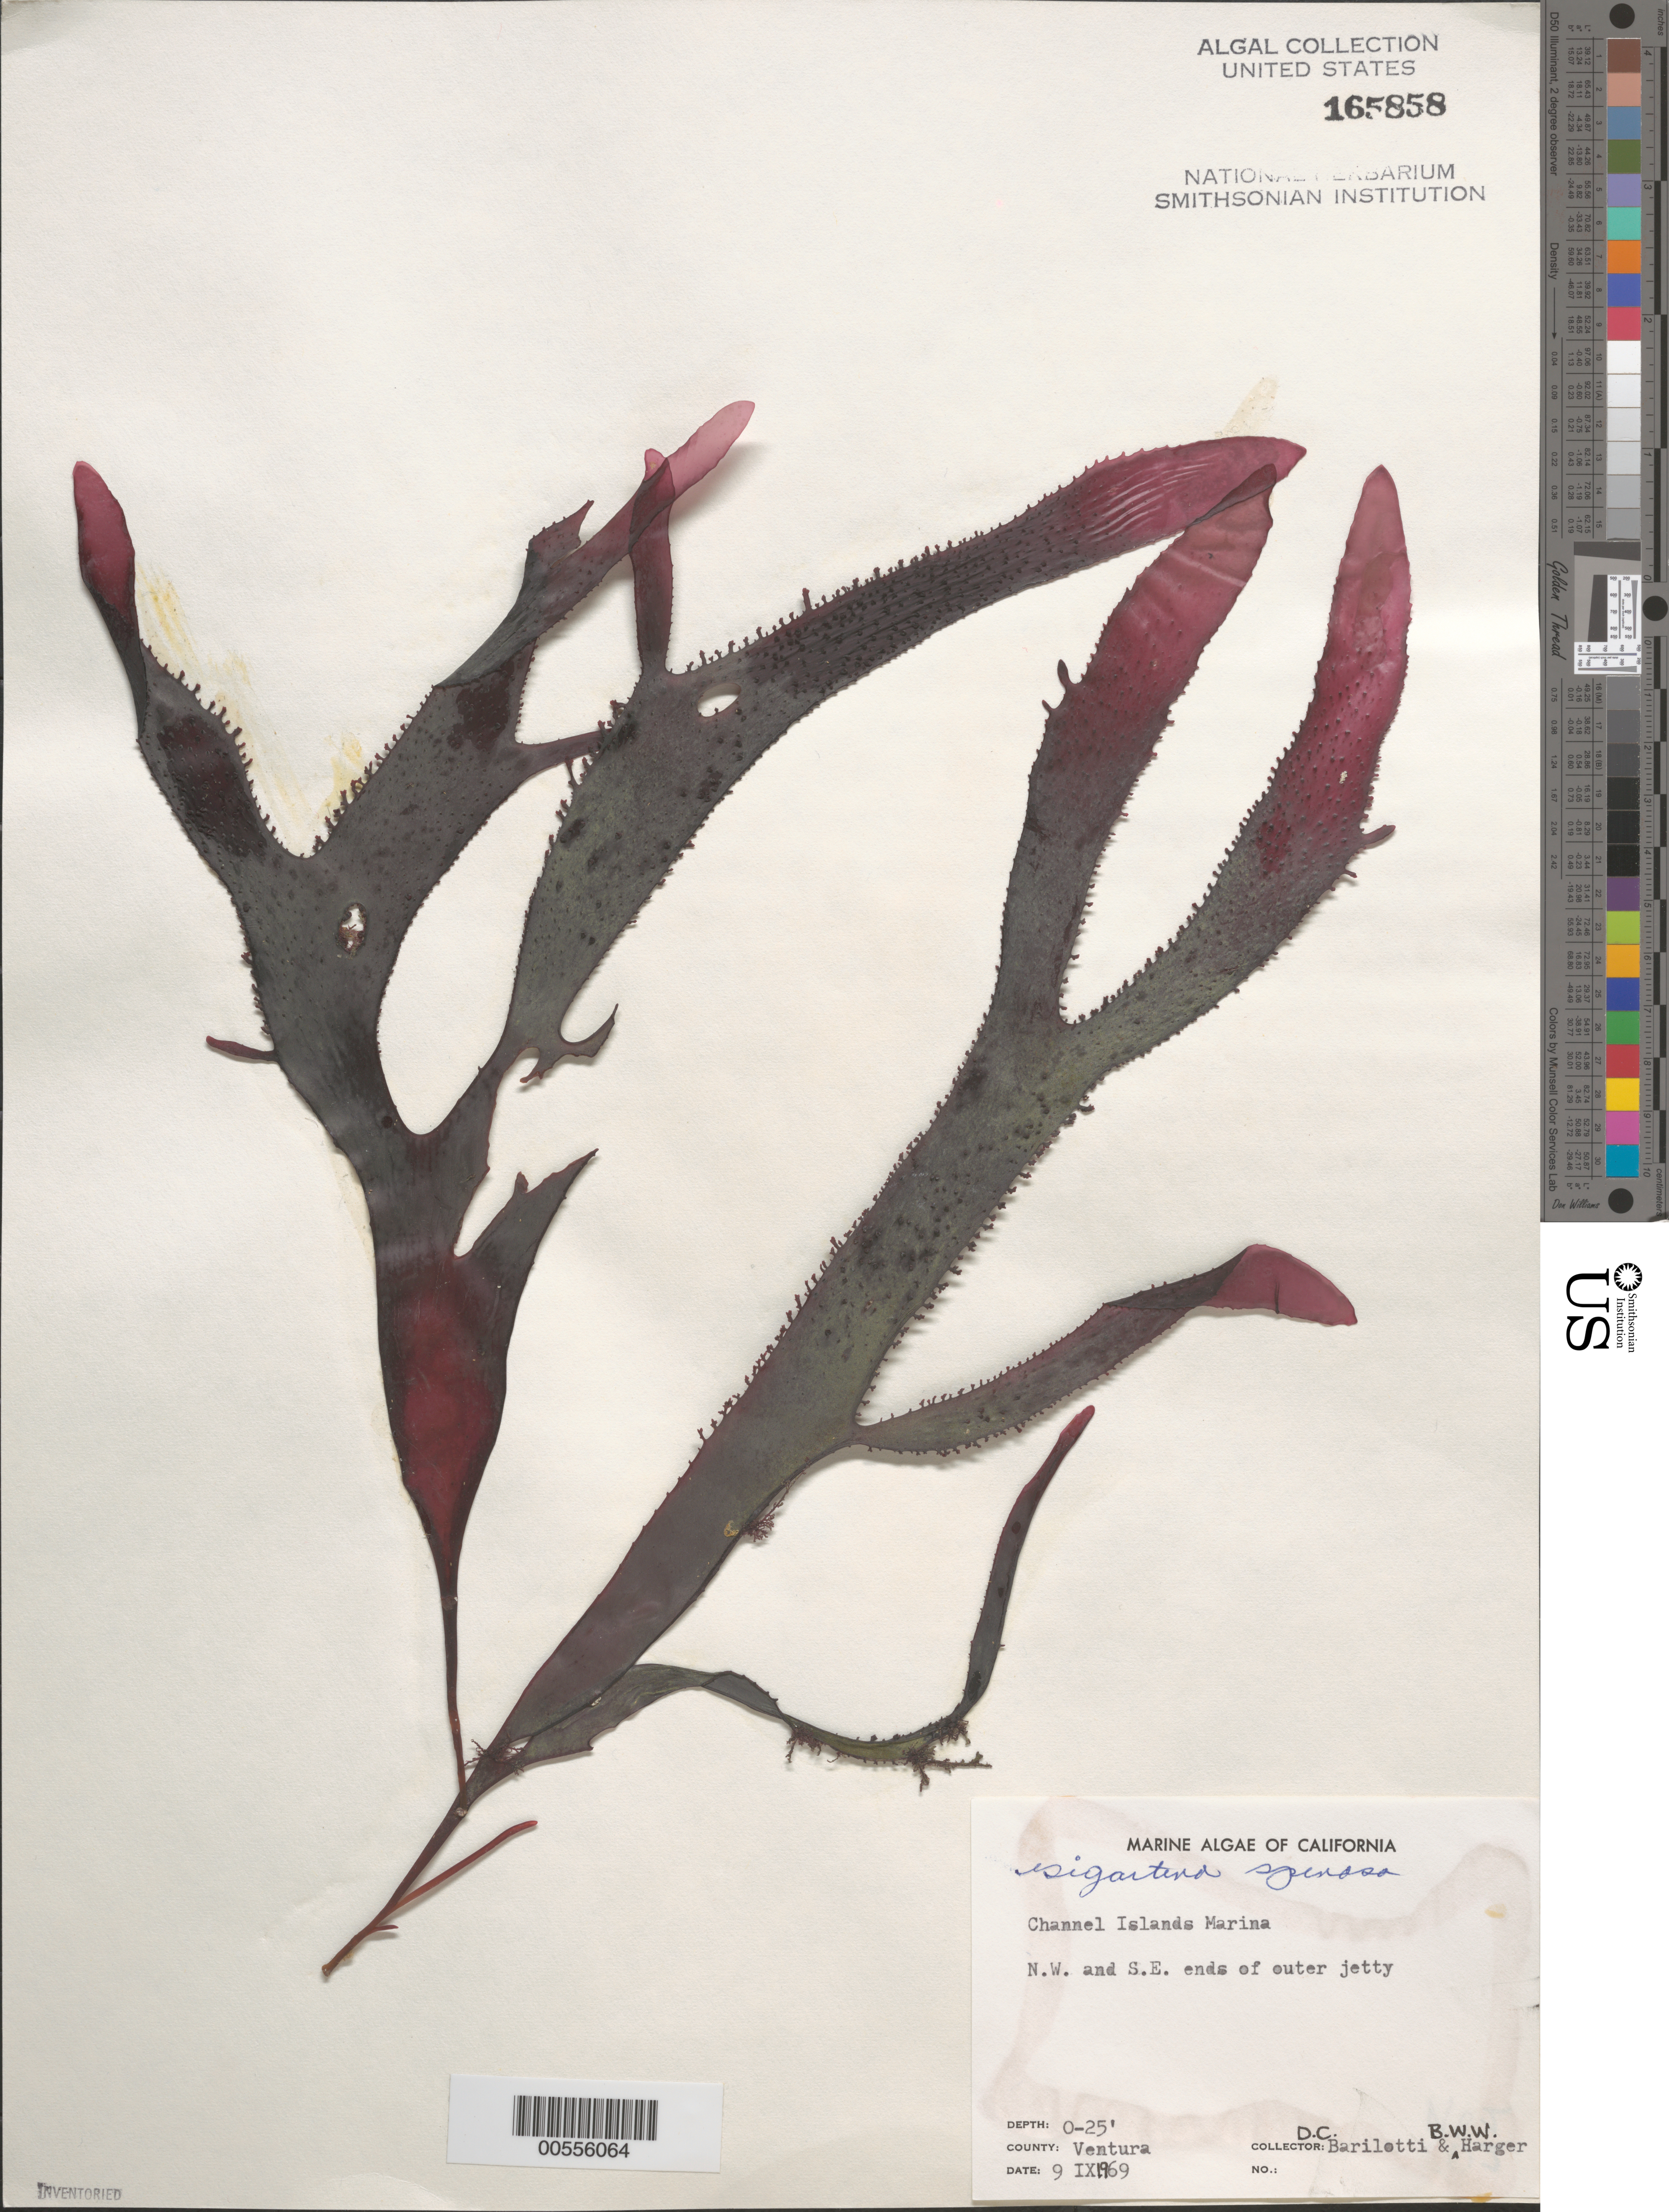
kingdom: Plantae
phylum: Rhodophyta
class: Florideophyceae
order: Gigartinales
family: Gigartinaceae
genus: Chondracanthus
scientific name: Chondracanthus spinosus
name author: (Kütz.) Guiry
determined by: Algae name updating Project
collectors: D. C. Barilotti & B. W. Harger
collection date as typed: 09 Sep 1969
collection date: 1969-09-09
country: United States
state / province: California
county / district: Ventura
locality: Channel Islands Marina, Ventura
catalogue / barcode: US 165858